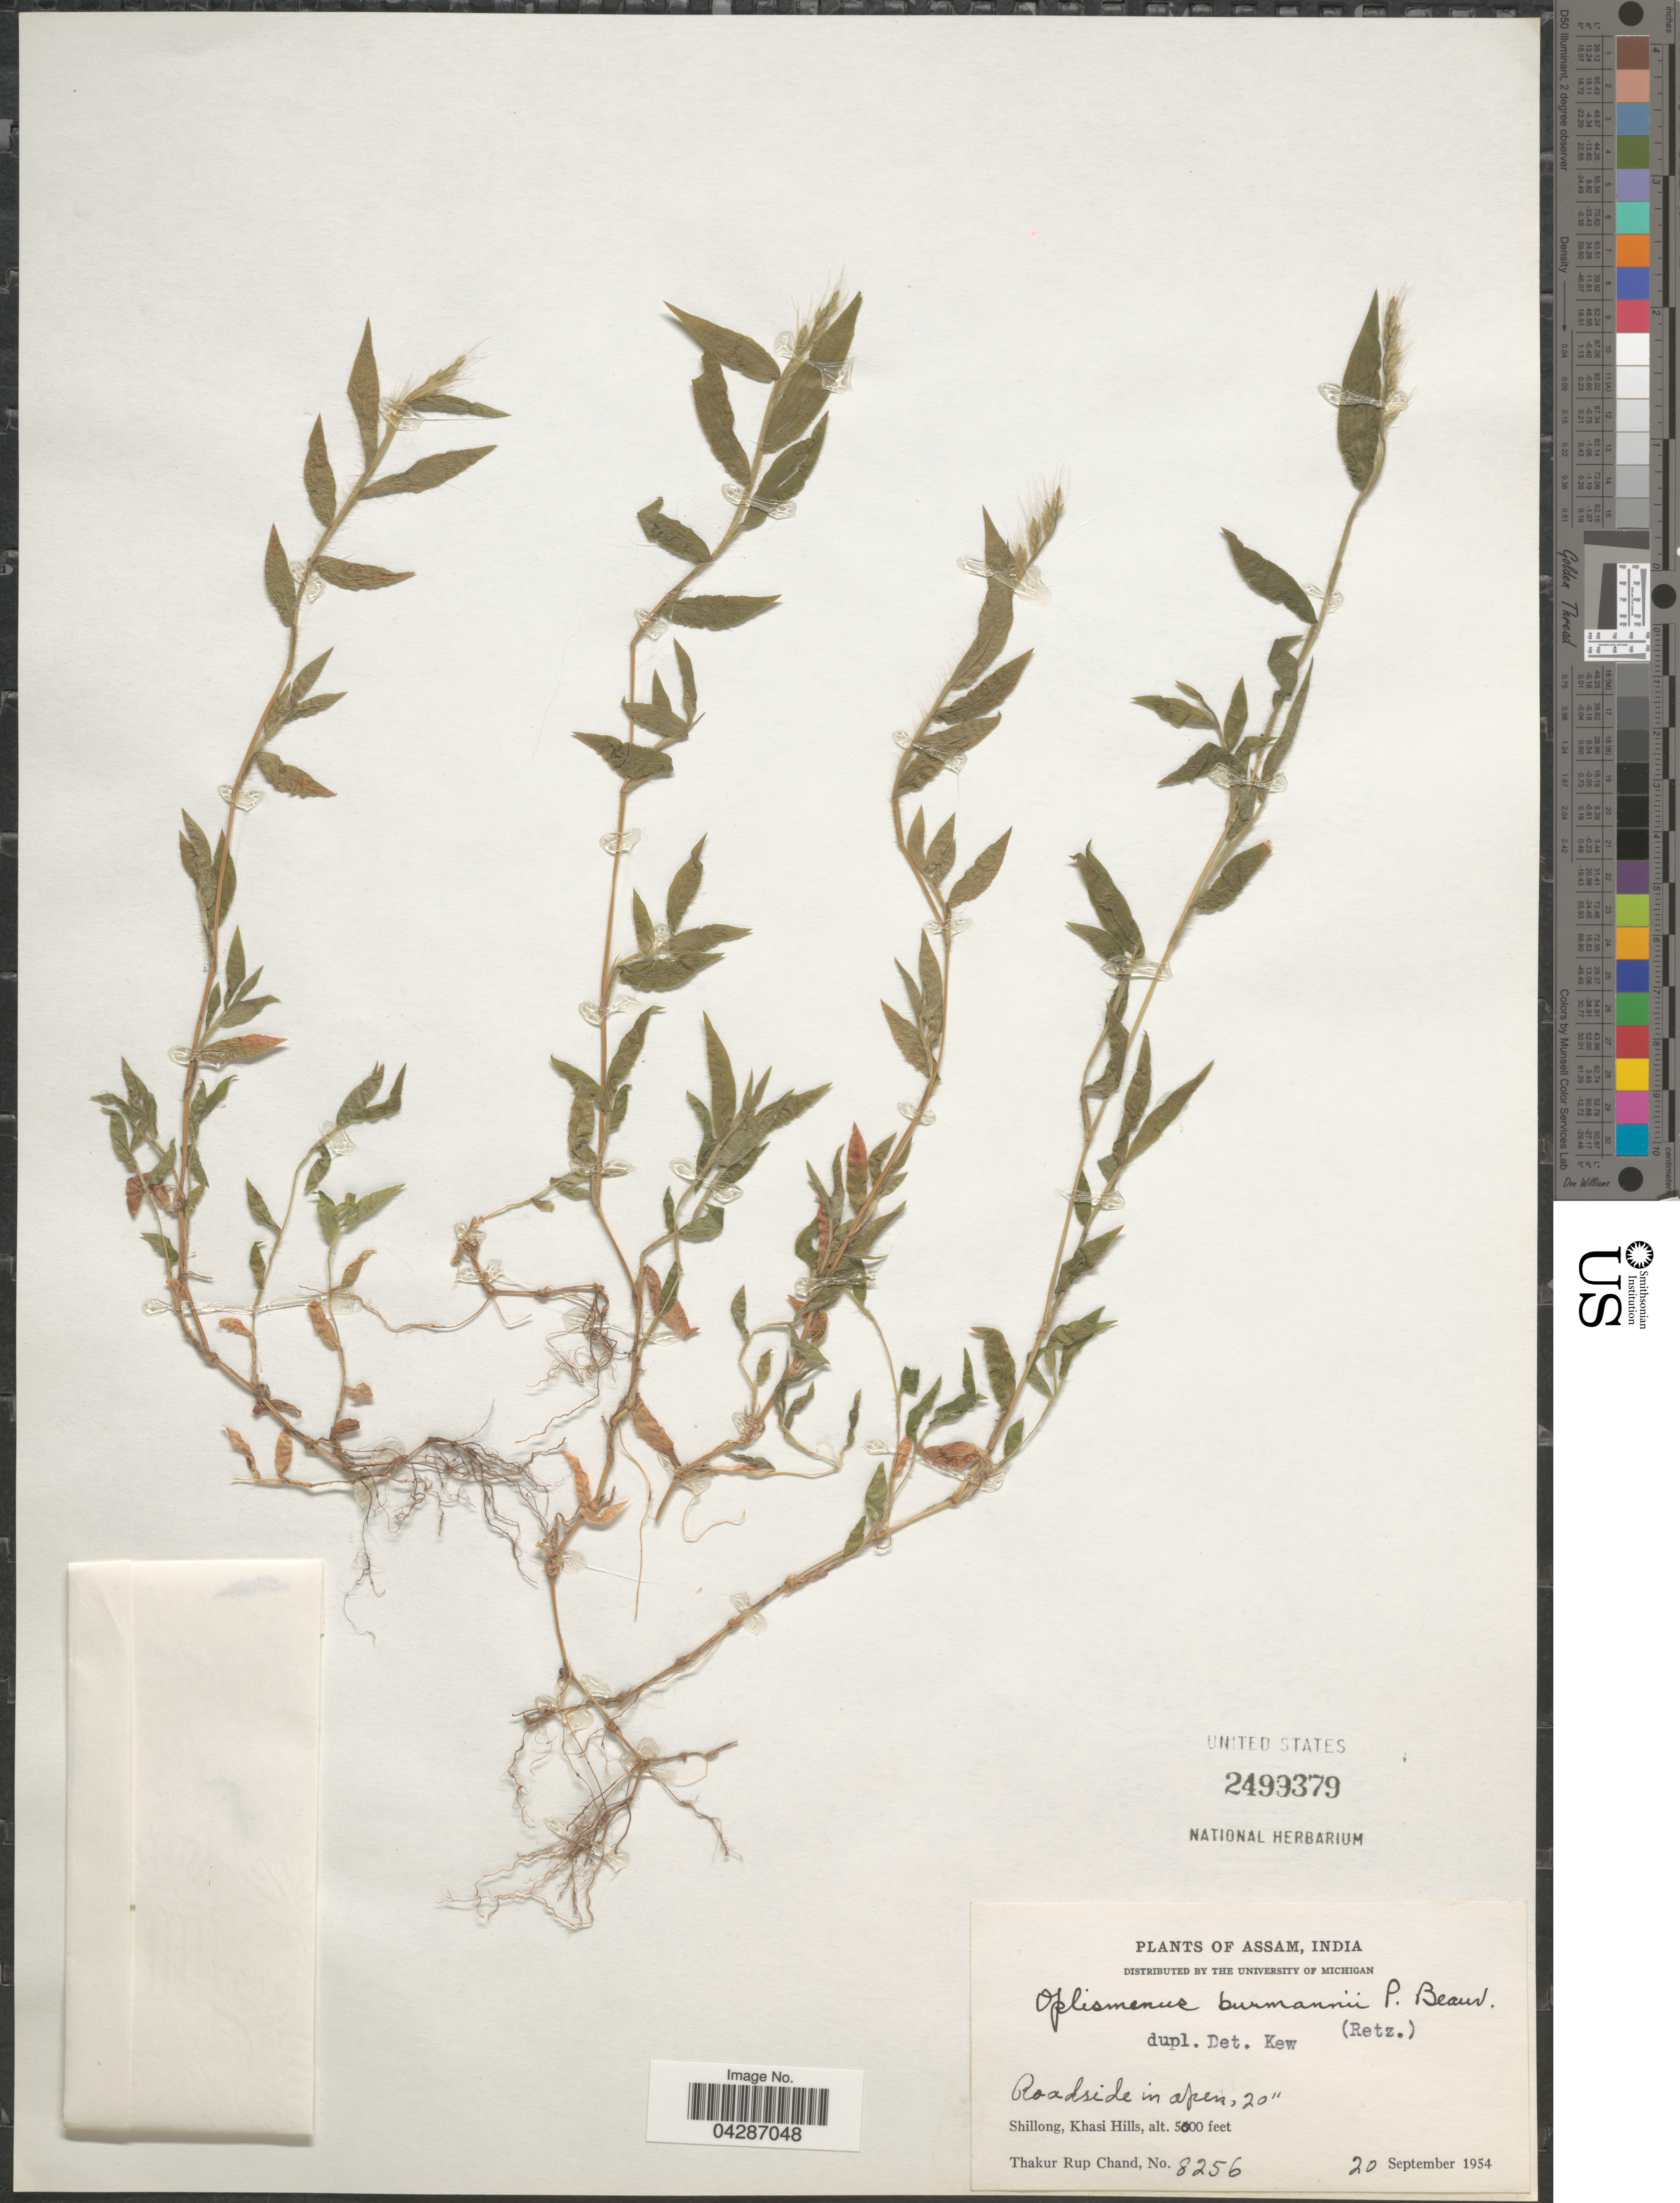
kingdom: Plantae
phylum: Tracheophyta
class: Liliopsida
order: Poales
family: Poaceae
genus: Oplismenus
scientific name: Oplismenus burmannii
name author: (Retz.) P. Beauv.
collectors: T. R. Chand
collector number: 8256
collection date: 1954-09-20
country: India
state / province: Meghalaya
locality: Roadside. Shillong, Khasi Hills.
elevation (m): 1524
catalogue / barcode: US 2499379